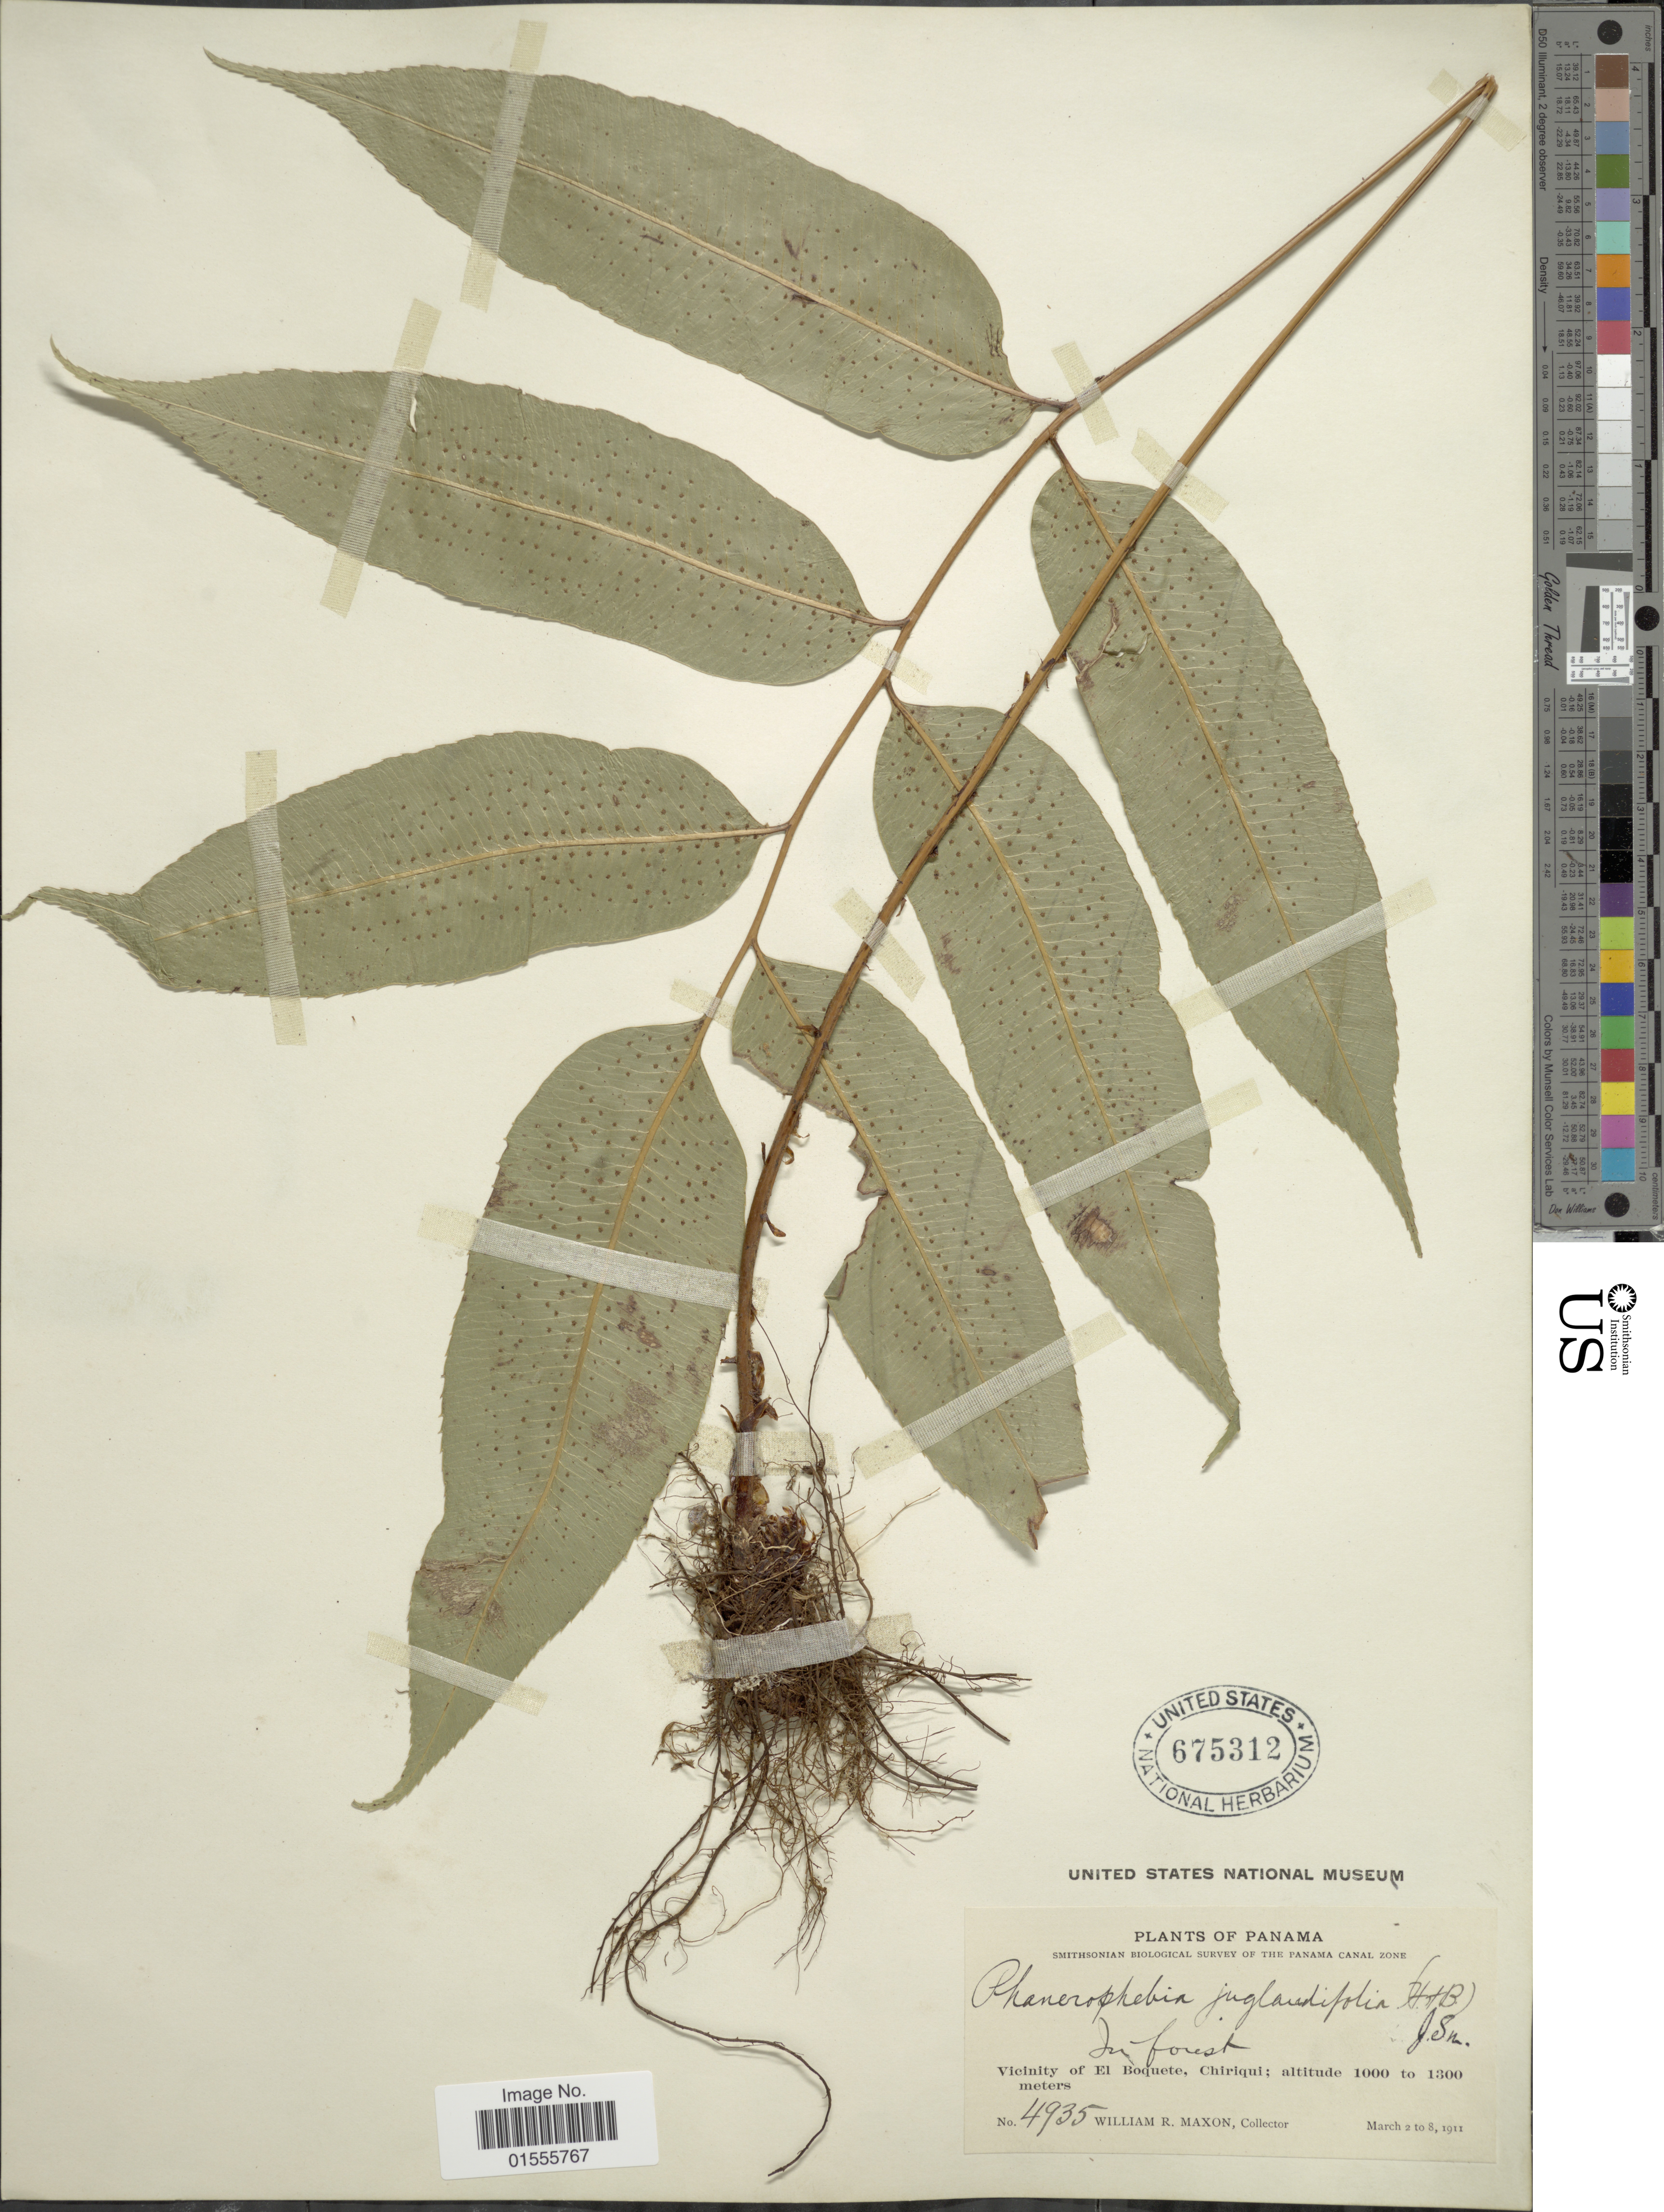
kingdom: Plantae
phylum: Tracheophyta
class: Polypodiopsida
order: Polypodiales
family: Dryopteridaceae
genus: Phanerophlebia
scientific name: Phanerophlebia juglandifolia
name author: (Willd.) J. Sm.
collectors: W. R. Maxon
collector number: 4935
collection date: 1911-03-02/1911-03-08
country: Panama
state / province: Chiriqui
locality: Vicinity of El Boquete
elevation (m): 1000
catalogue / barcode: US 675312